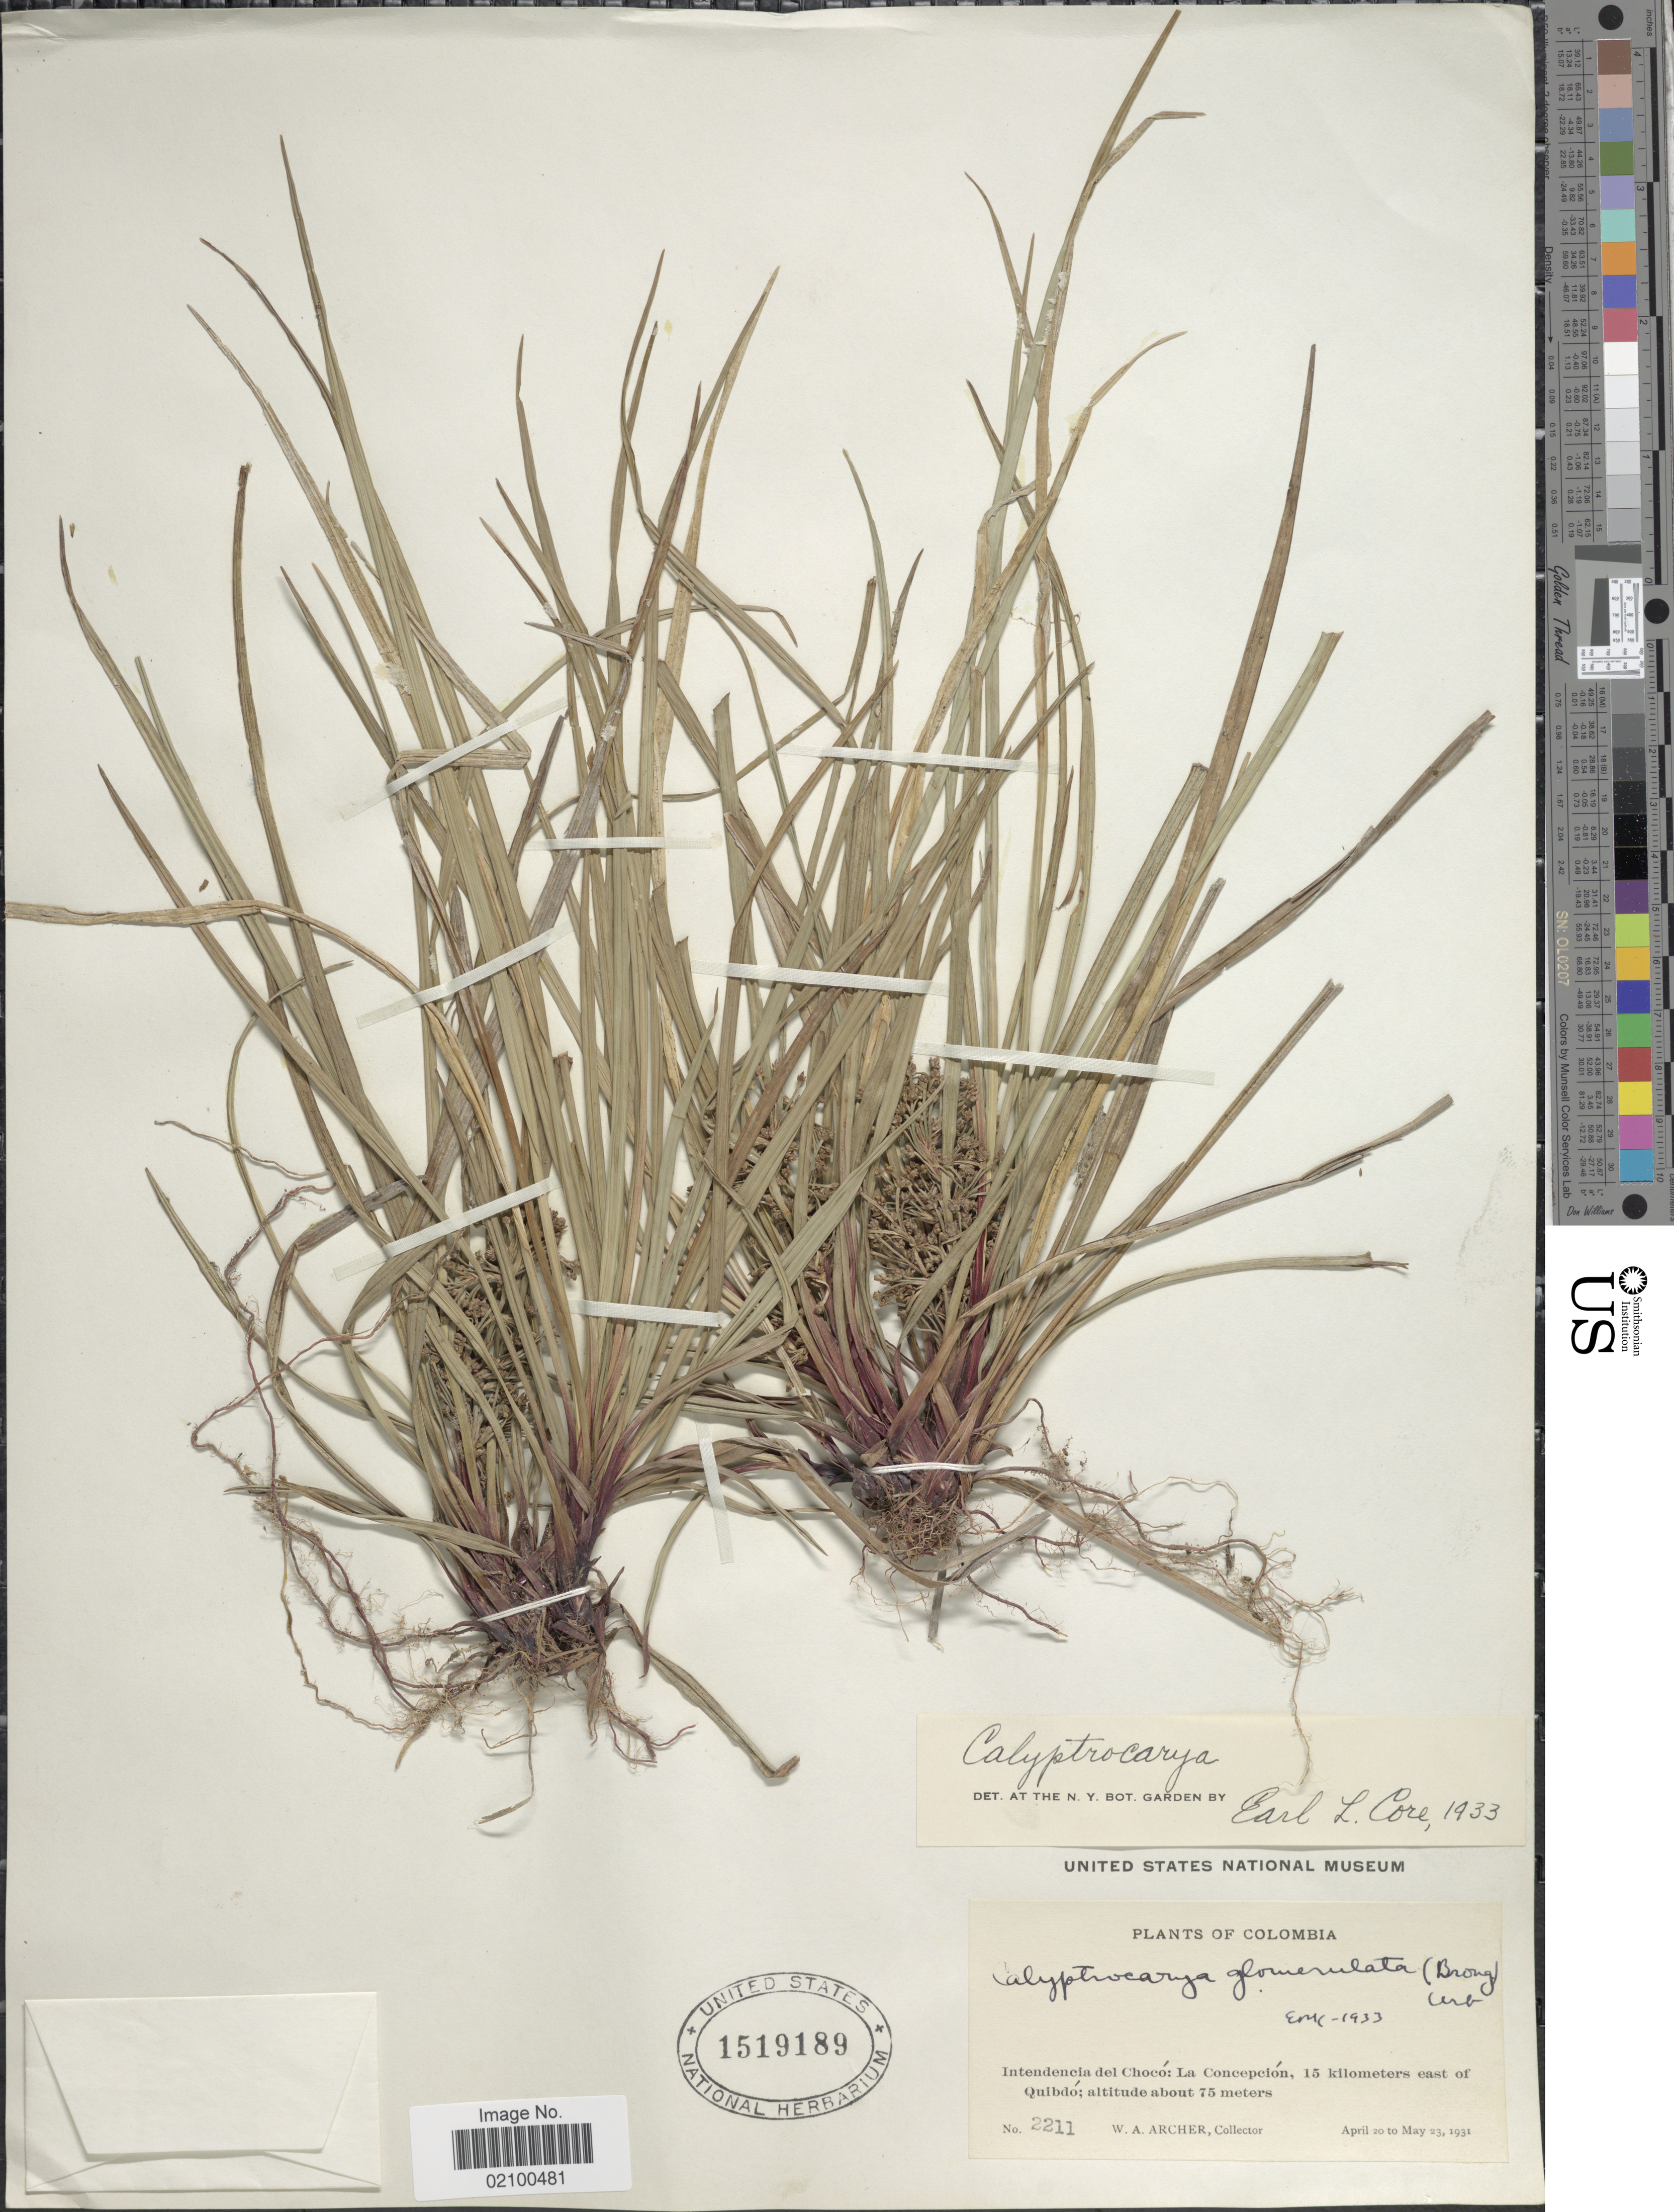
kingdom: Plantae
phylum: Tracheophyta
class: Liliopsida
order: Poales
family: Cyperaceae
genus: Calyptrocarya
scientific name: Calyptrocarya glomerulata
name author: (Brongn.) Urb.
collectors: W. A. Archer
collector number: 2211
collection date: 1931-04-20/1931-05-23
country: Colombia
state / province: Chocó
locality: Intendencia del Choco: La Concepcion, 15 kilometers east of Quibdo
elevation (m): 75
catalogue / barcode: US 1519189